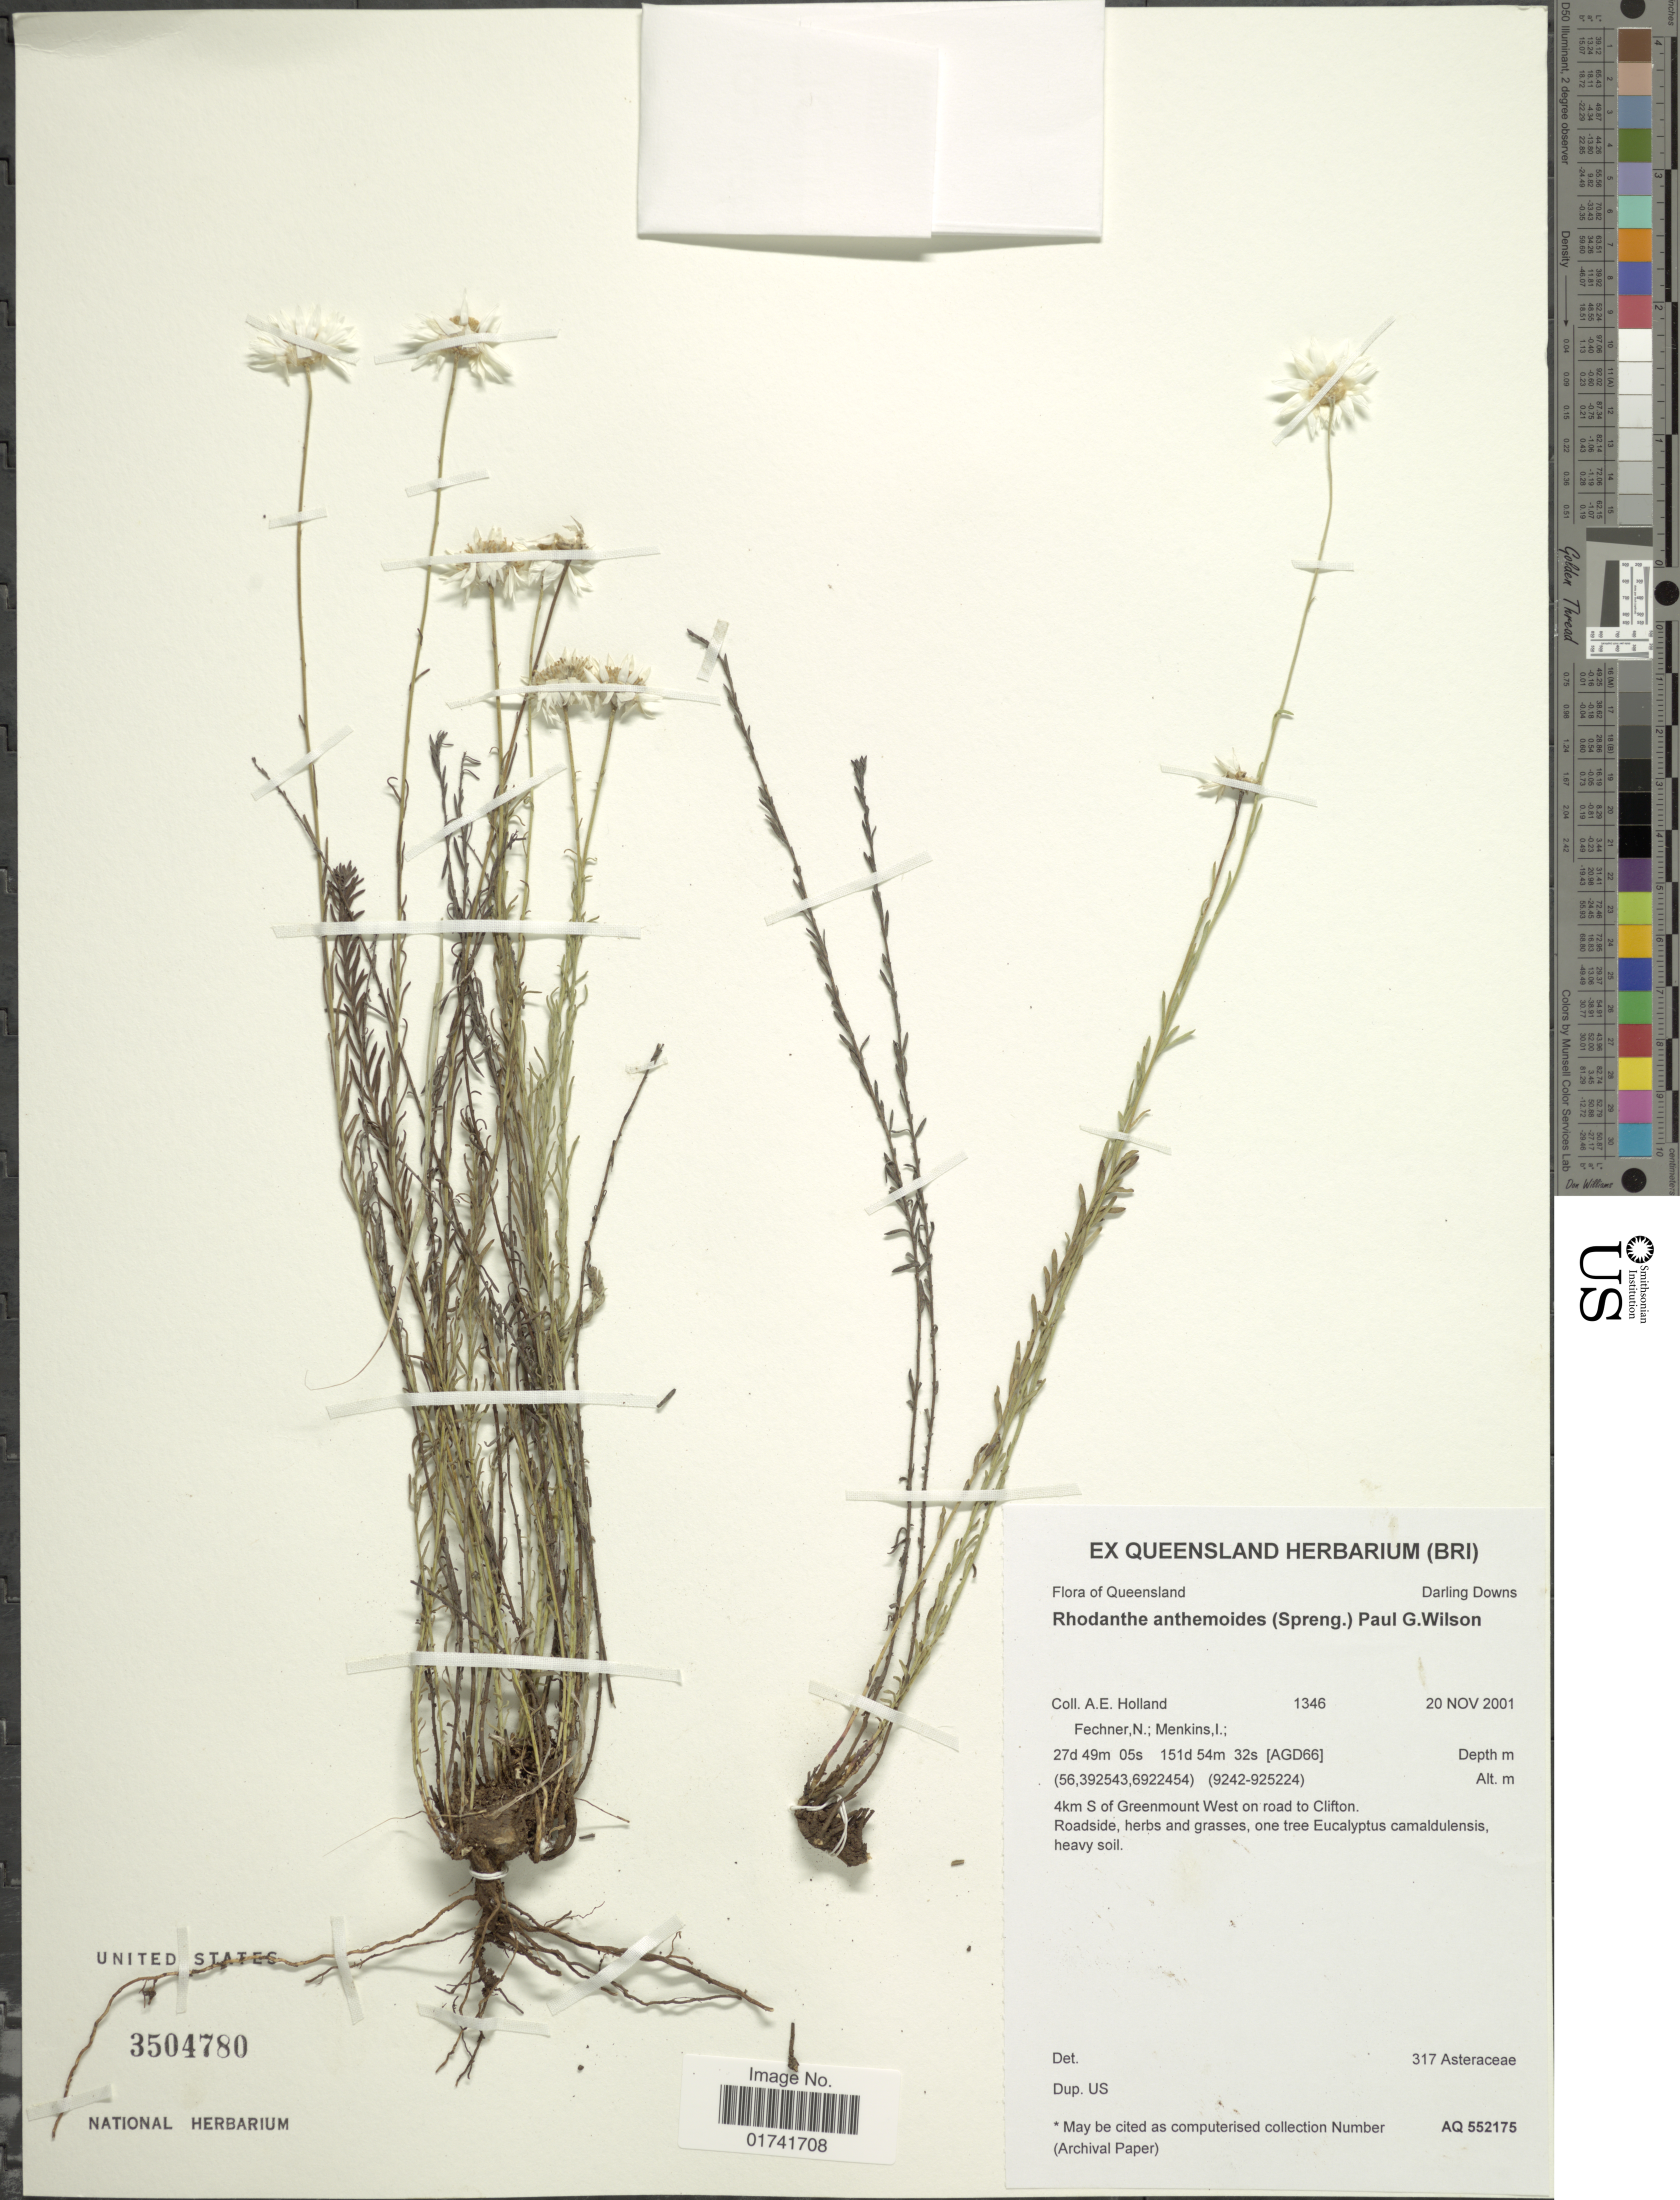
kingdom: Plantae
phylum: Tracheophyta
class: Magnoliopsida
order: Asterales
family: Asteraceae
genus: Rhodanthe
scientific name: Rhodanthe anthemoides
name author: (Sieber ex Spreng.) Paul G. Wilson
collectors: A. Holland, N. Fechner & I. Menkins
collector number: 1346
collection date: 2001-11-20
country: Australia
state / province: Queensland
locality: Darling Downs, 4 km S of Greenmount West on road to Clifton, roadside.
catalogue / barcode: US 3504780